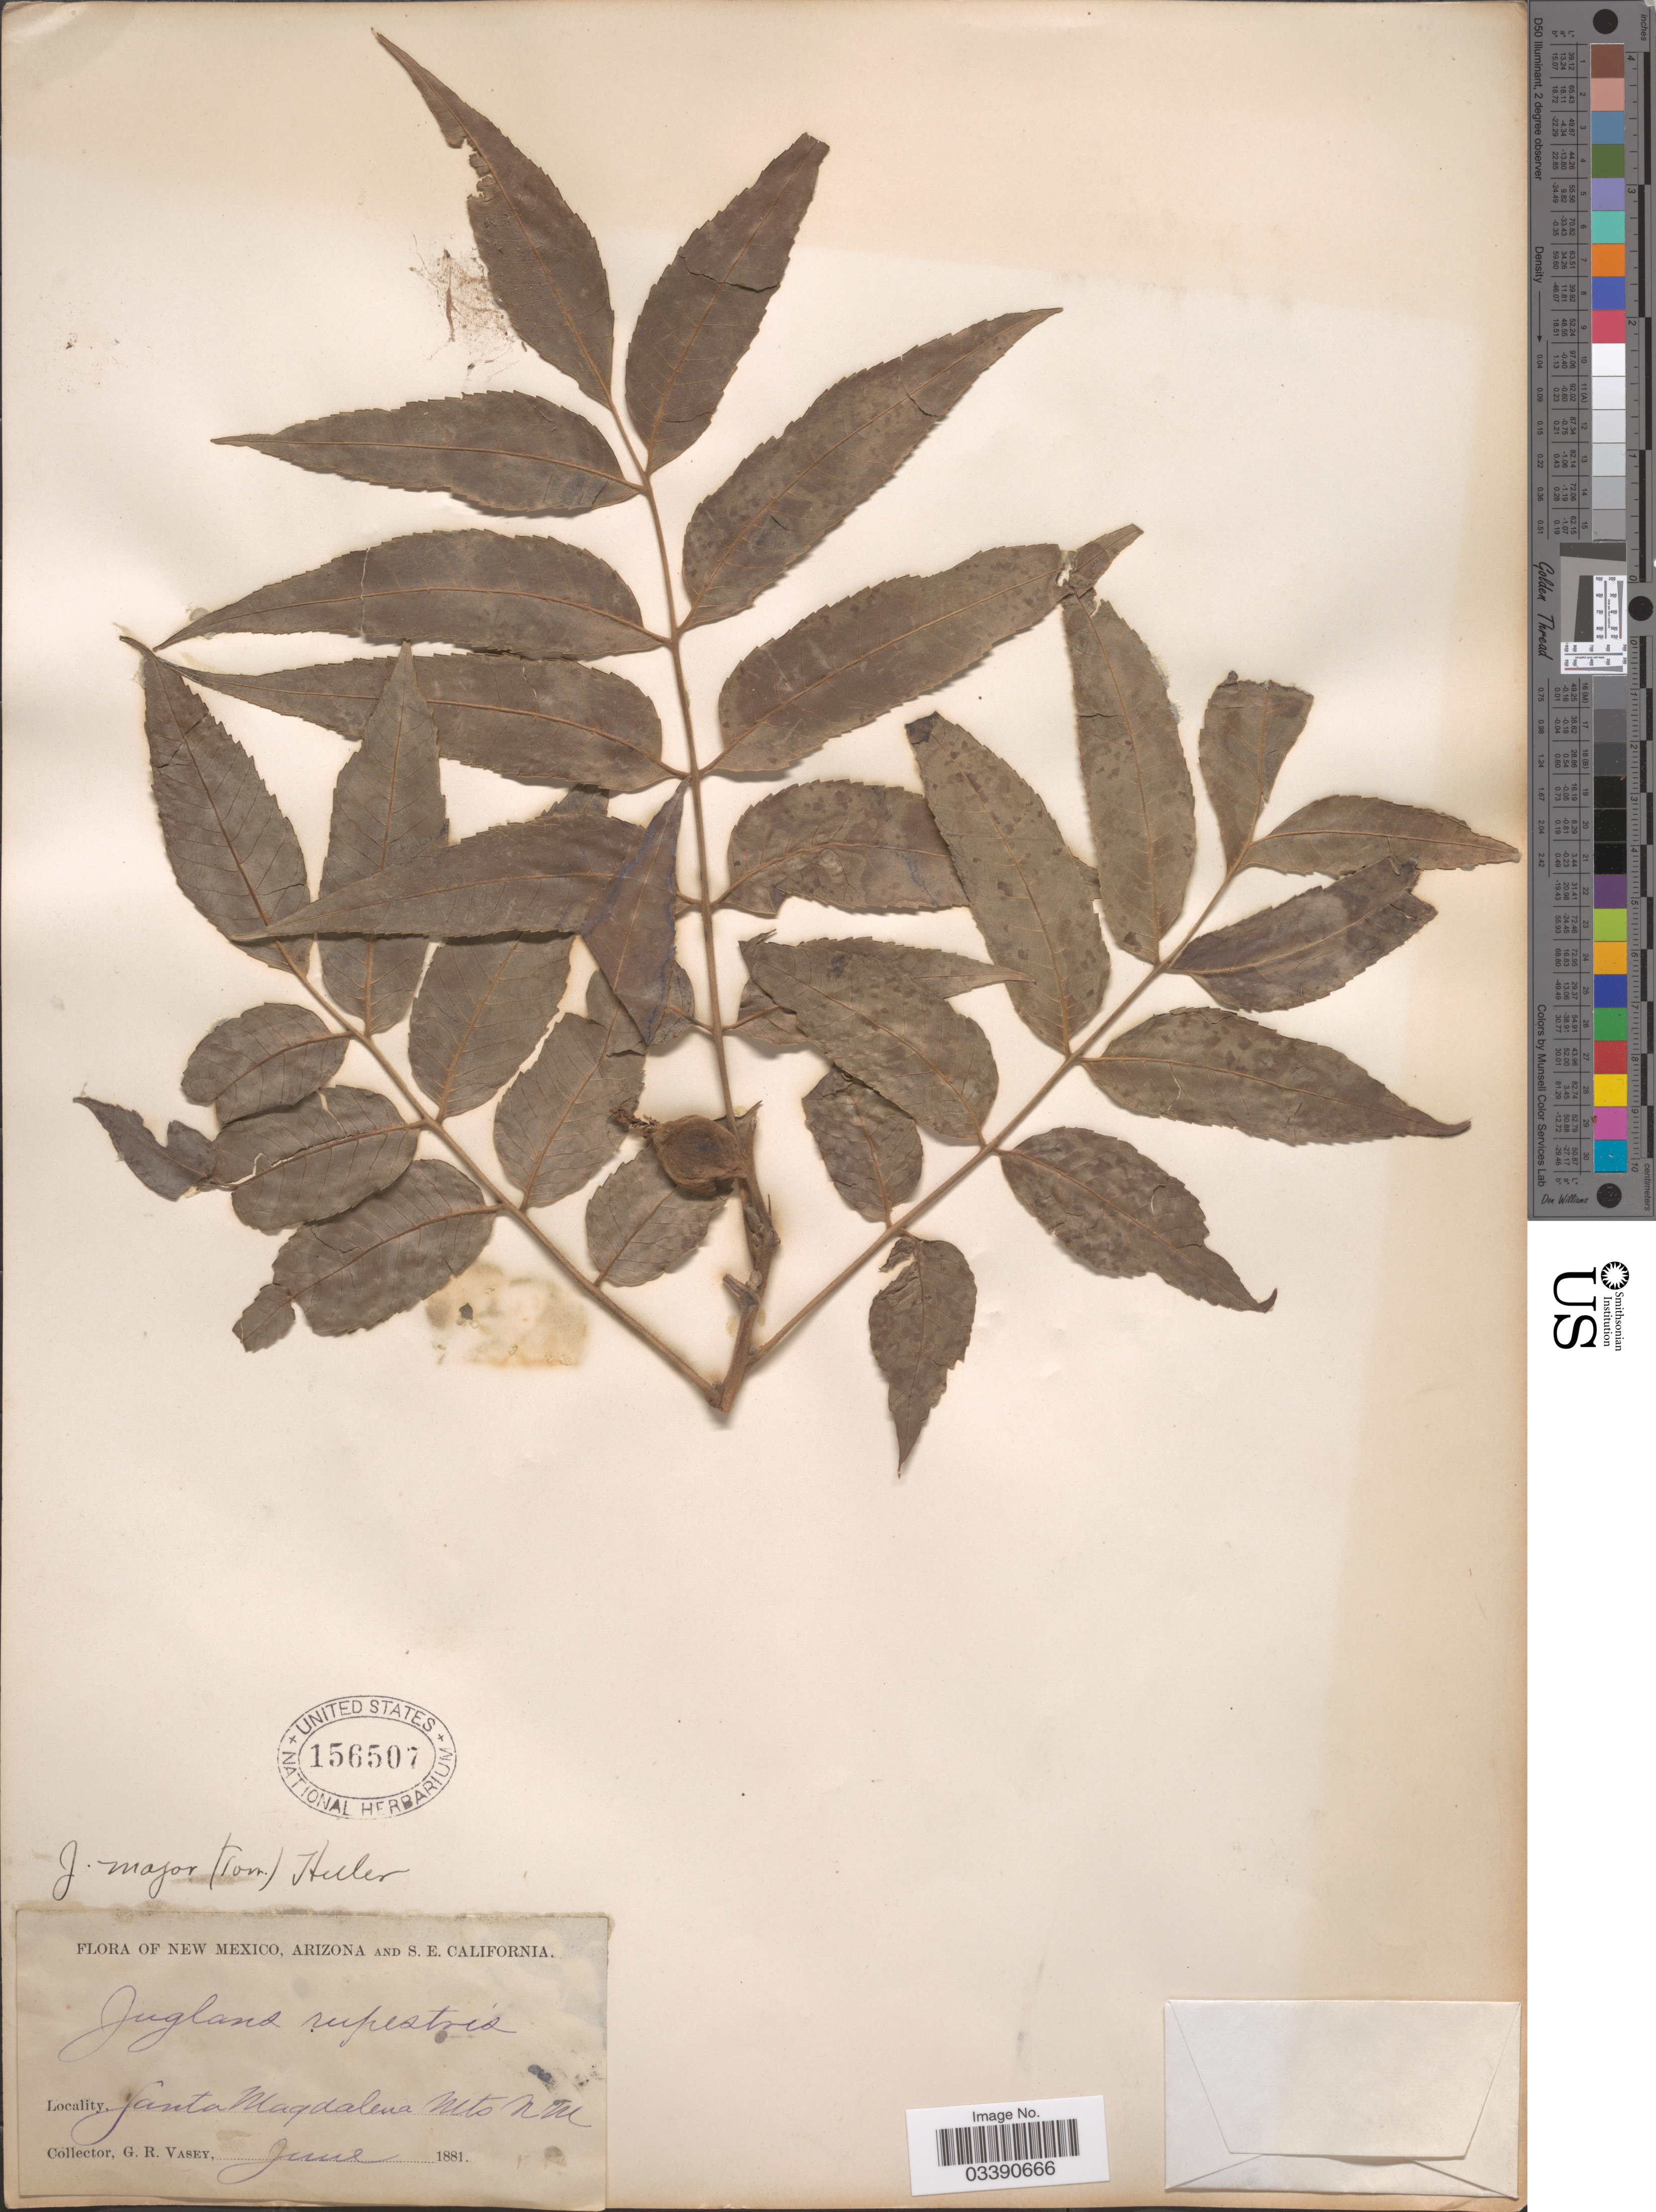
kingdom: Plantae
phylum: Tracheophyta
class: Magnoliopsida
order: Fagales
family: Juglandaceae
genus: Juglans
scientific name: Juglans major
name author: (Torr.) A. Heller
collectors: G. R. Vasey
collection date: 1881-06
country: United States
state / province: New Mexico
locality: Santa Magdalena Mts.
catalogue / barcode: US 156507